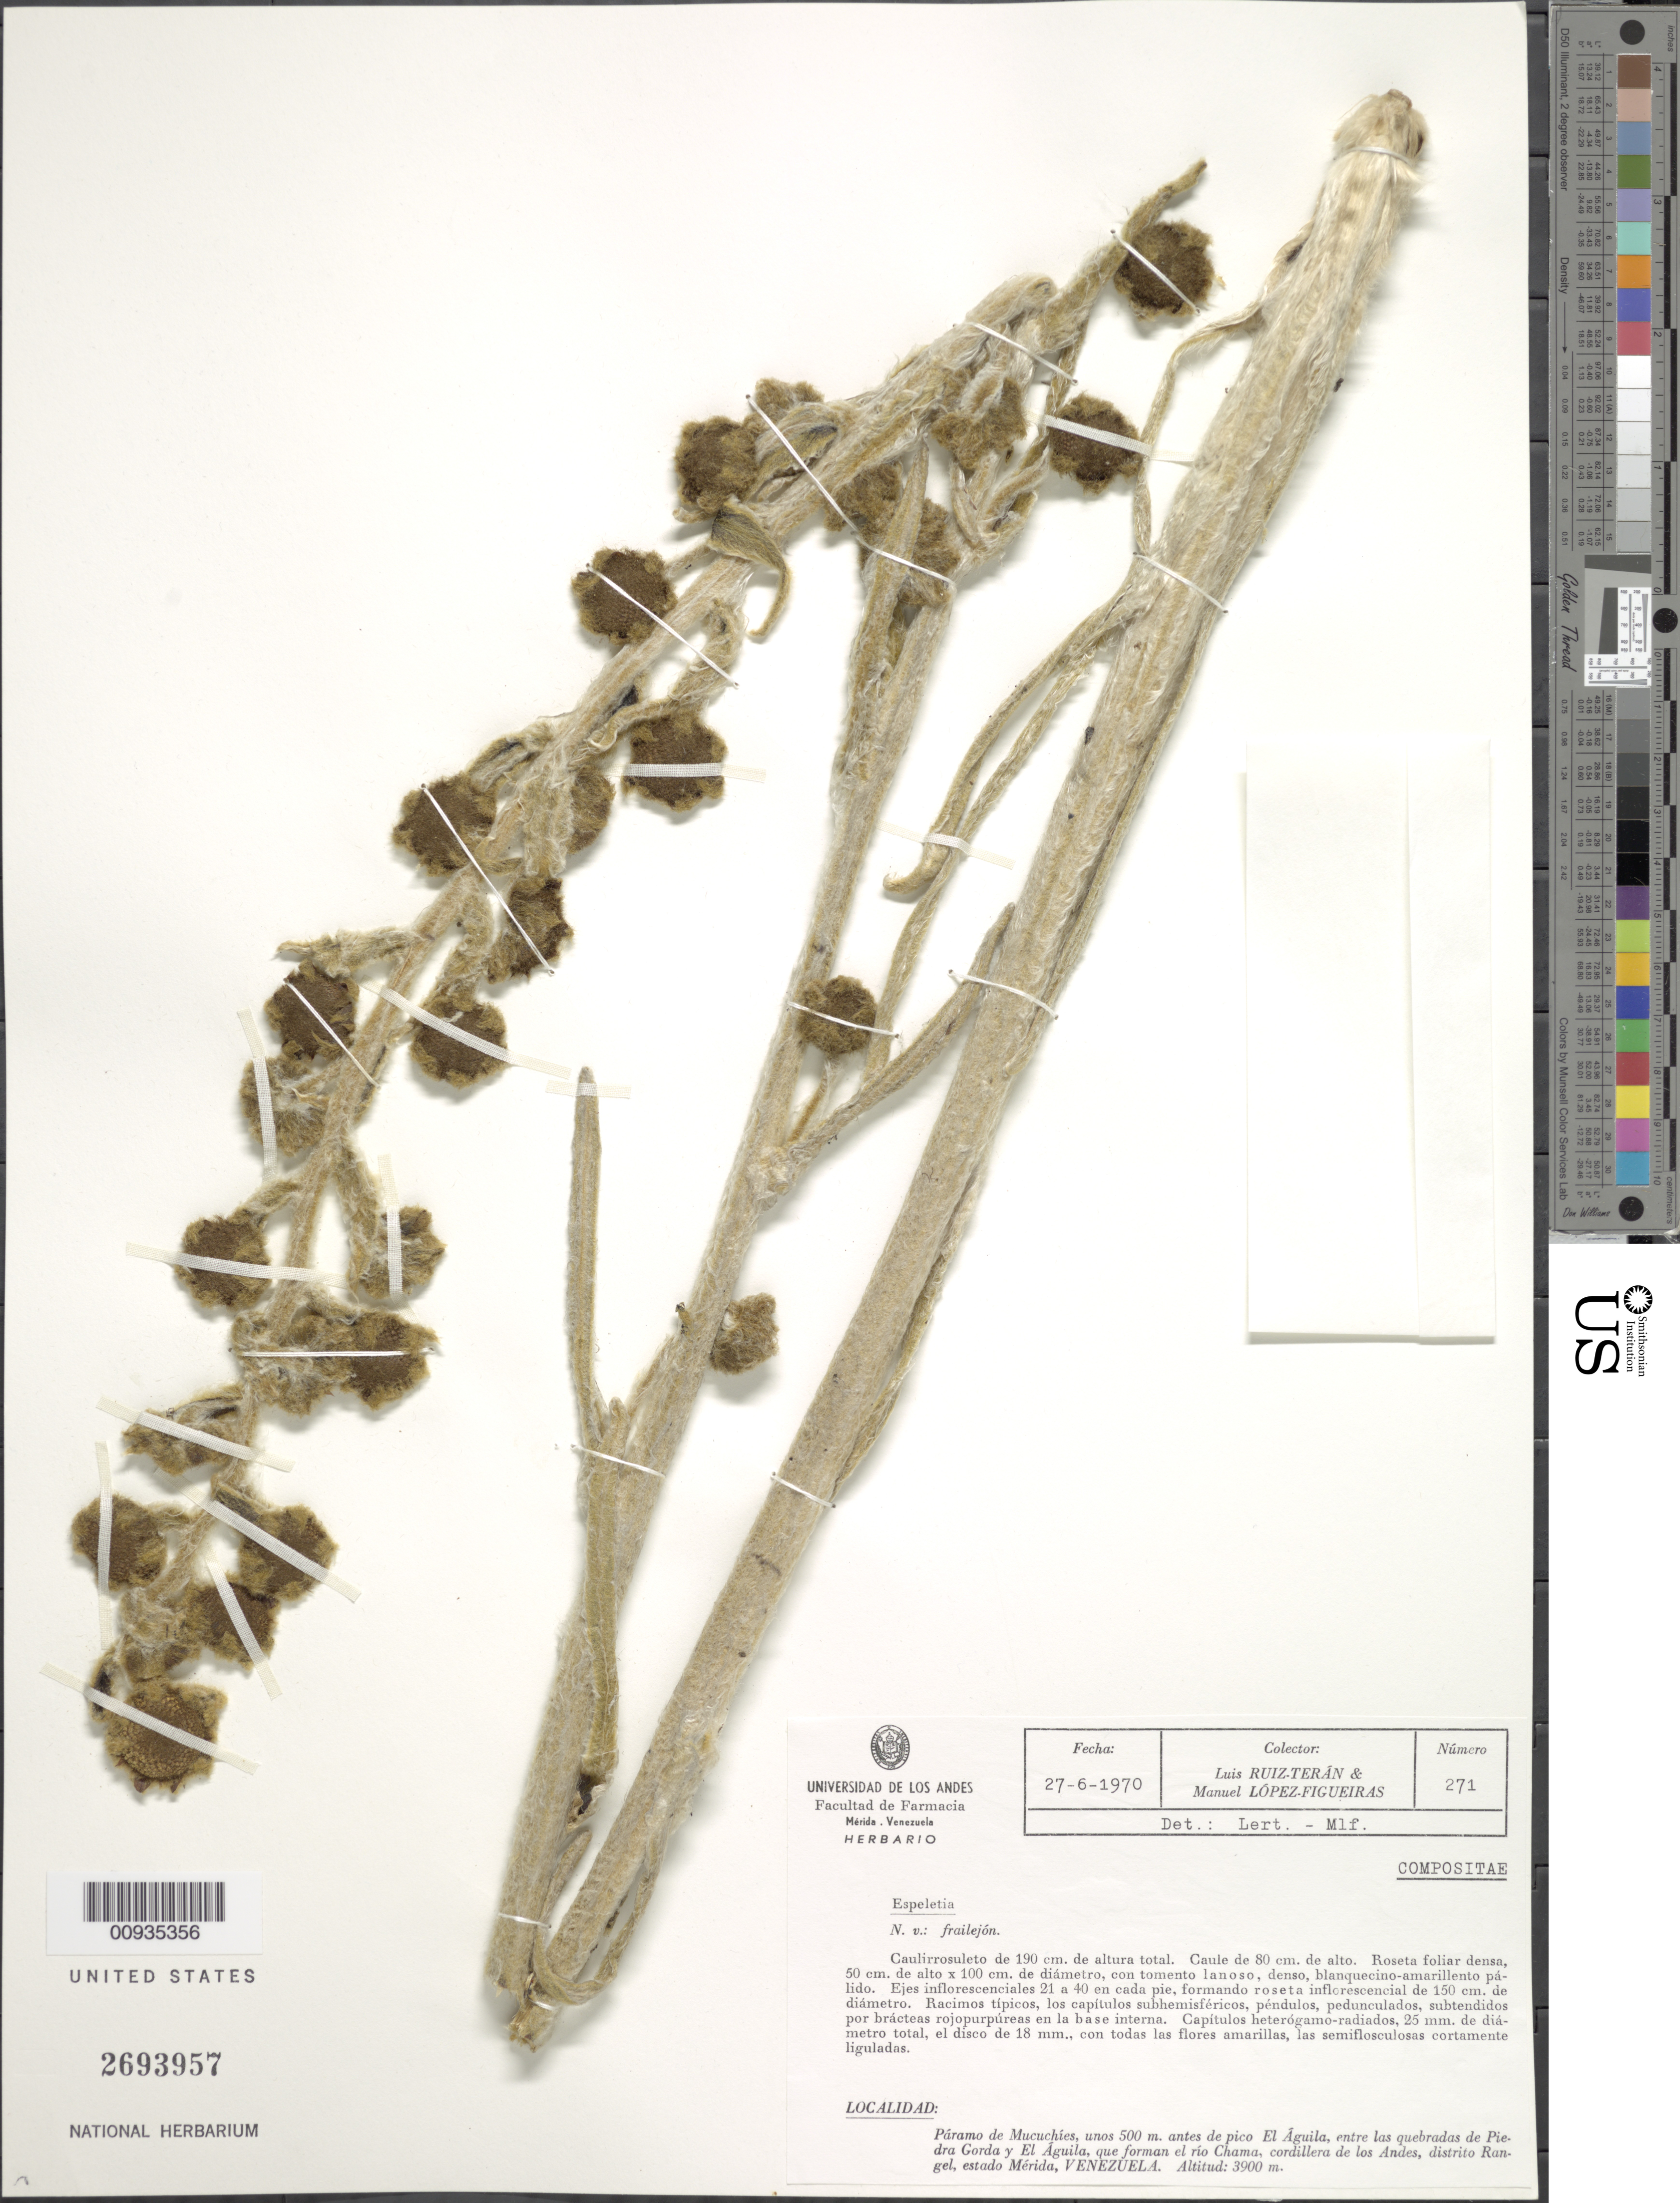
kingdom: Plantae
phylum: Tracheophyta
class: Magnoliopsida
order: Asterales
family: Asteraceae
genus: Coespeletia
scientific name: Coespeletia spicata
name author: (Sch. Bip. ex Wedd.) Cuatrec.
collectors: L. Teran & M. López Figueiras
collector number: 271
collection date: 1970-06-27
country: Venezuela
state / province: Mérida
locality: Paramo de Mucuchies, unos 500 m. antes de pico El Aguila, entre las quebradas de Piedra Gorda y El Aguila, que forman el rio Chama, cordillera de los Andes, distrito Rangel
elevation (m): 3900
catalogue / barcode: US 2693957